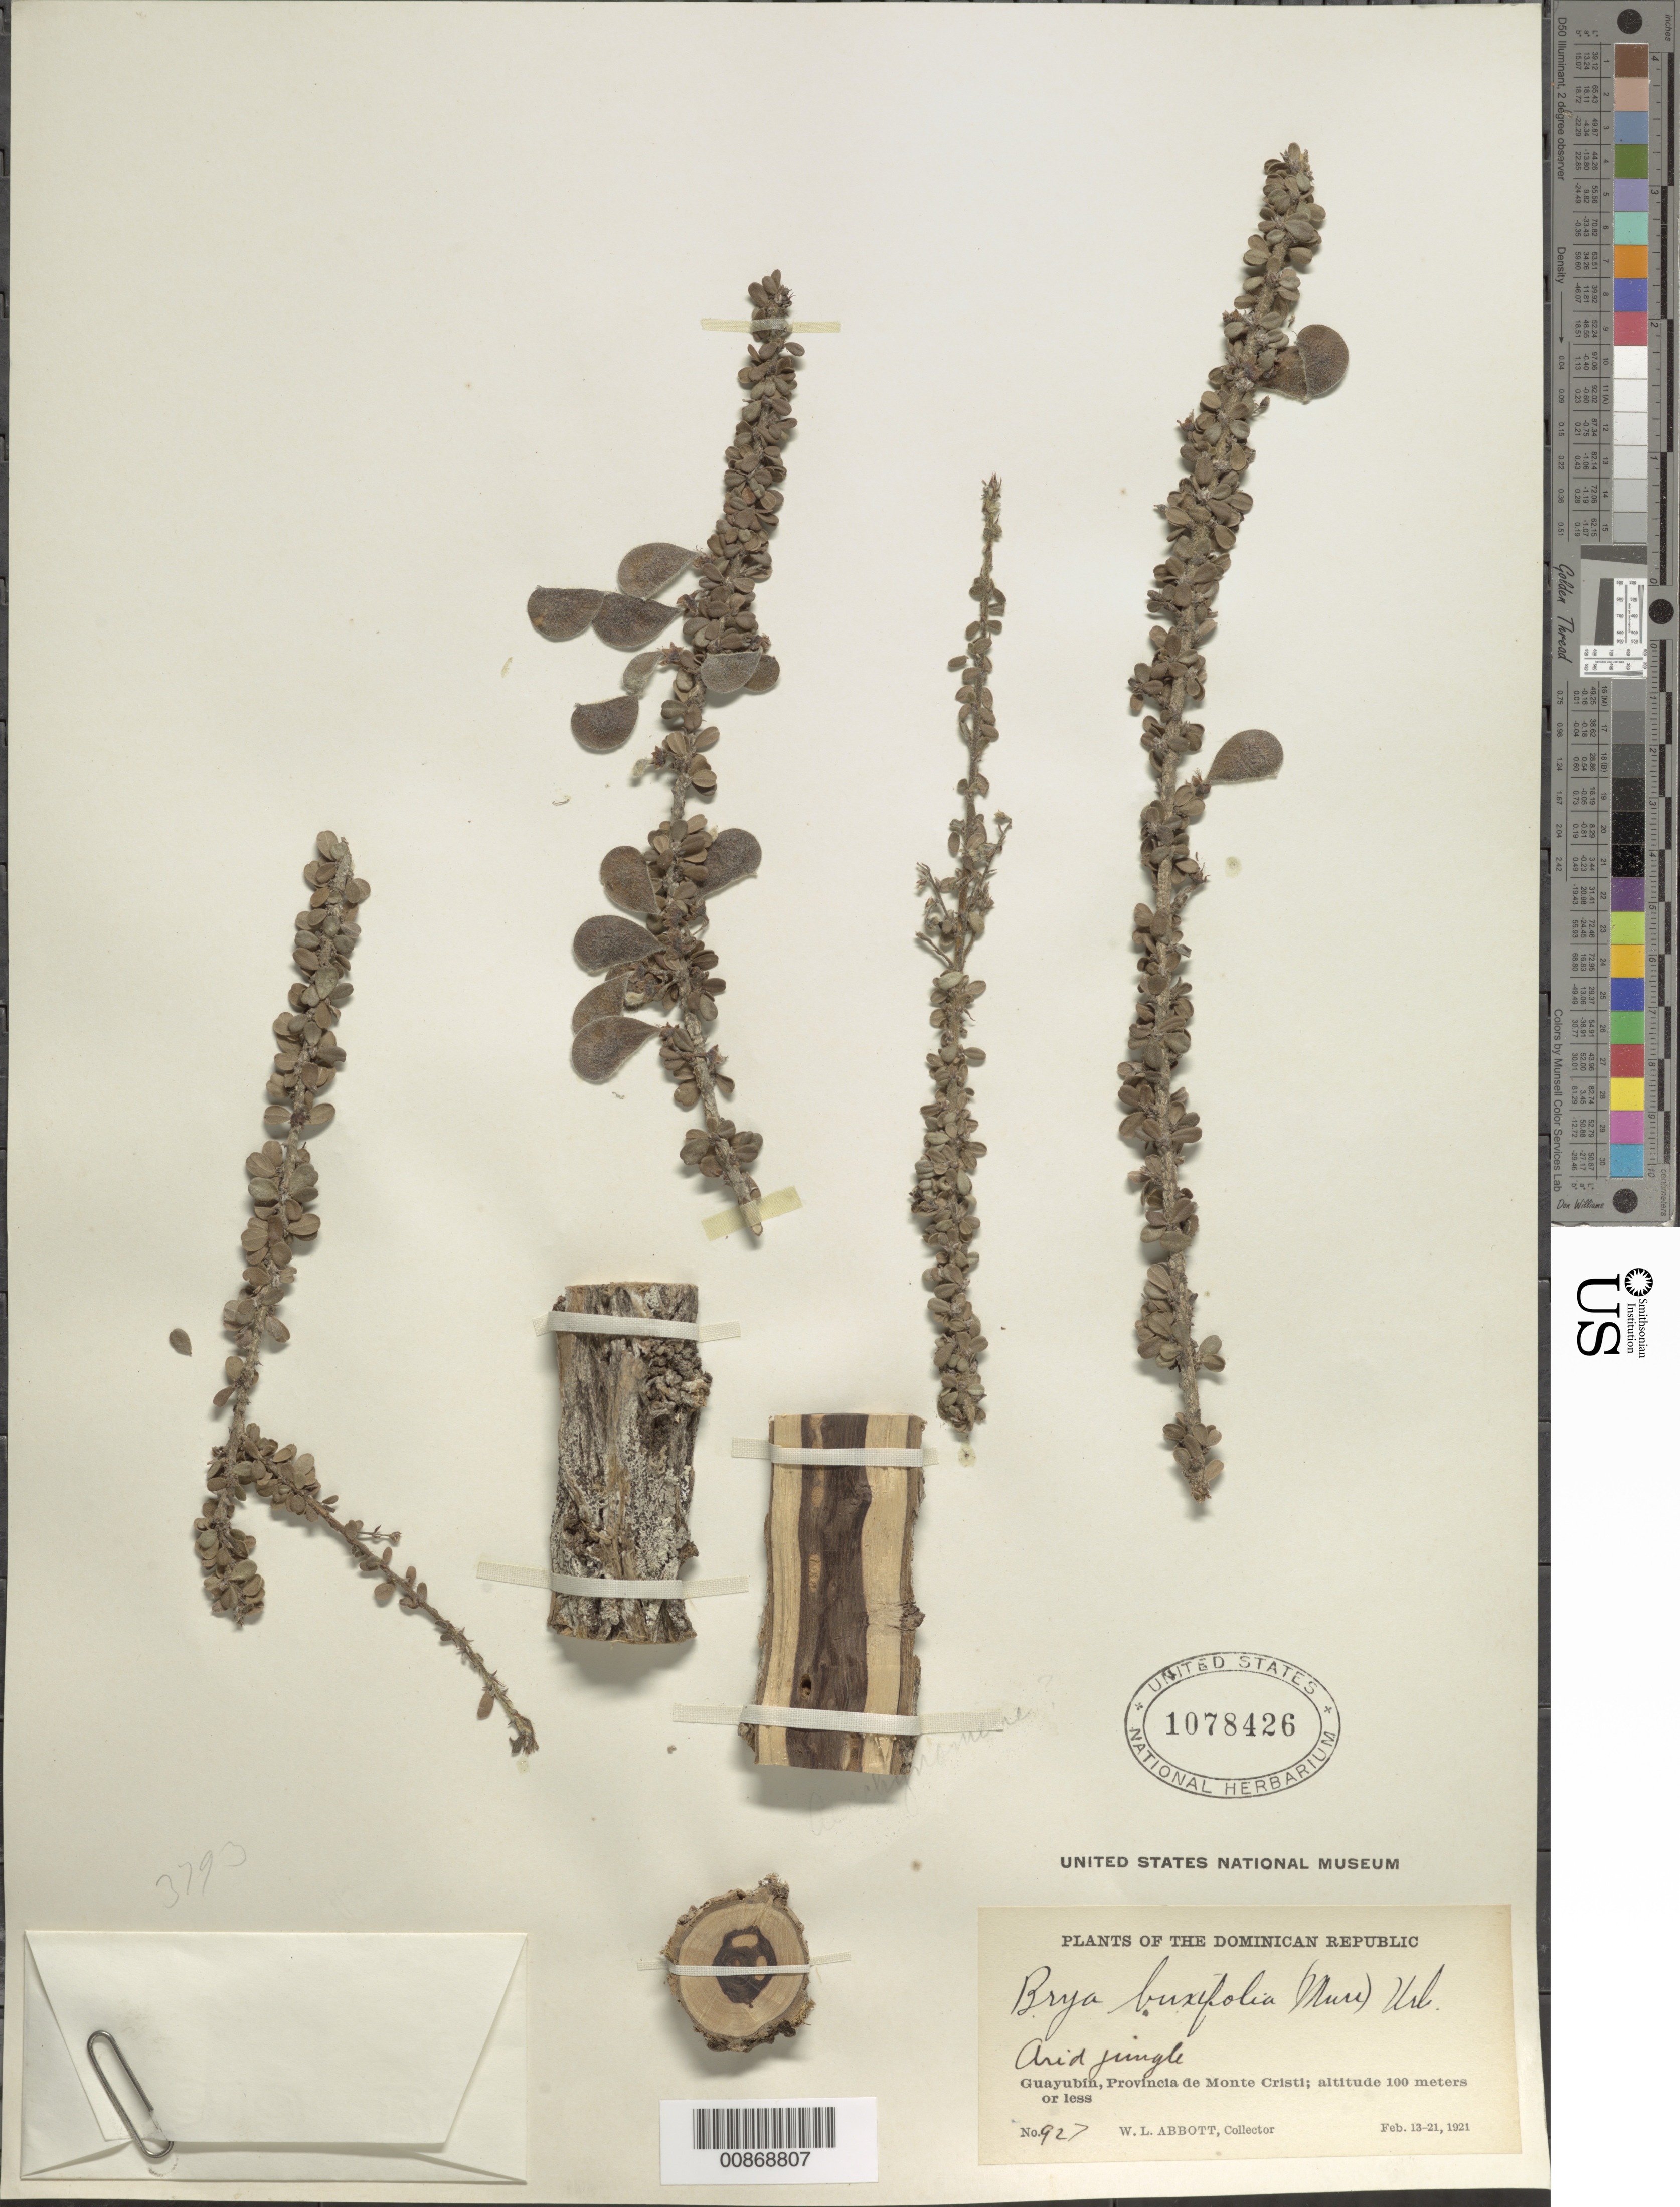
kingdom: Plantae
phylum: Tracheophyta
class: Magnoliopsida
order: Fabales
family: Fabaceae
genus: Brya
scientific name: Brya buxifolia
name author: (Murray) Urb.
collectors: W. L. Abbott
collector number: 927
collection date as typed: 13 Feb 1921 to 21 Feb 1921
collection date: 1921-02-13/1921-02-21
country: Dominican Republic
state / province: Monte Cristi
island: Hispaniola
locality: Guayubín.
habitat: Arid jungle.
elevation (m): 100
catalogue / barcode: US 1078426